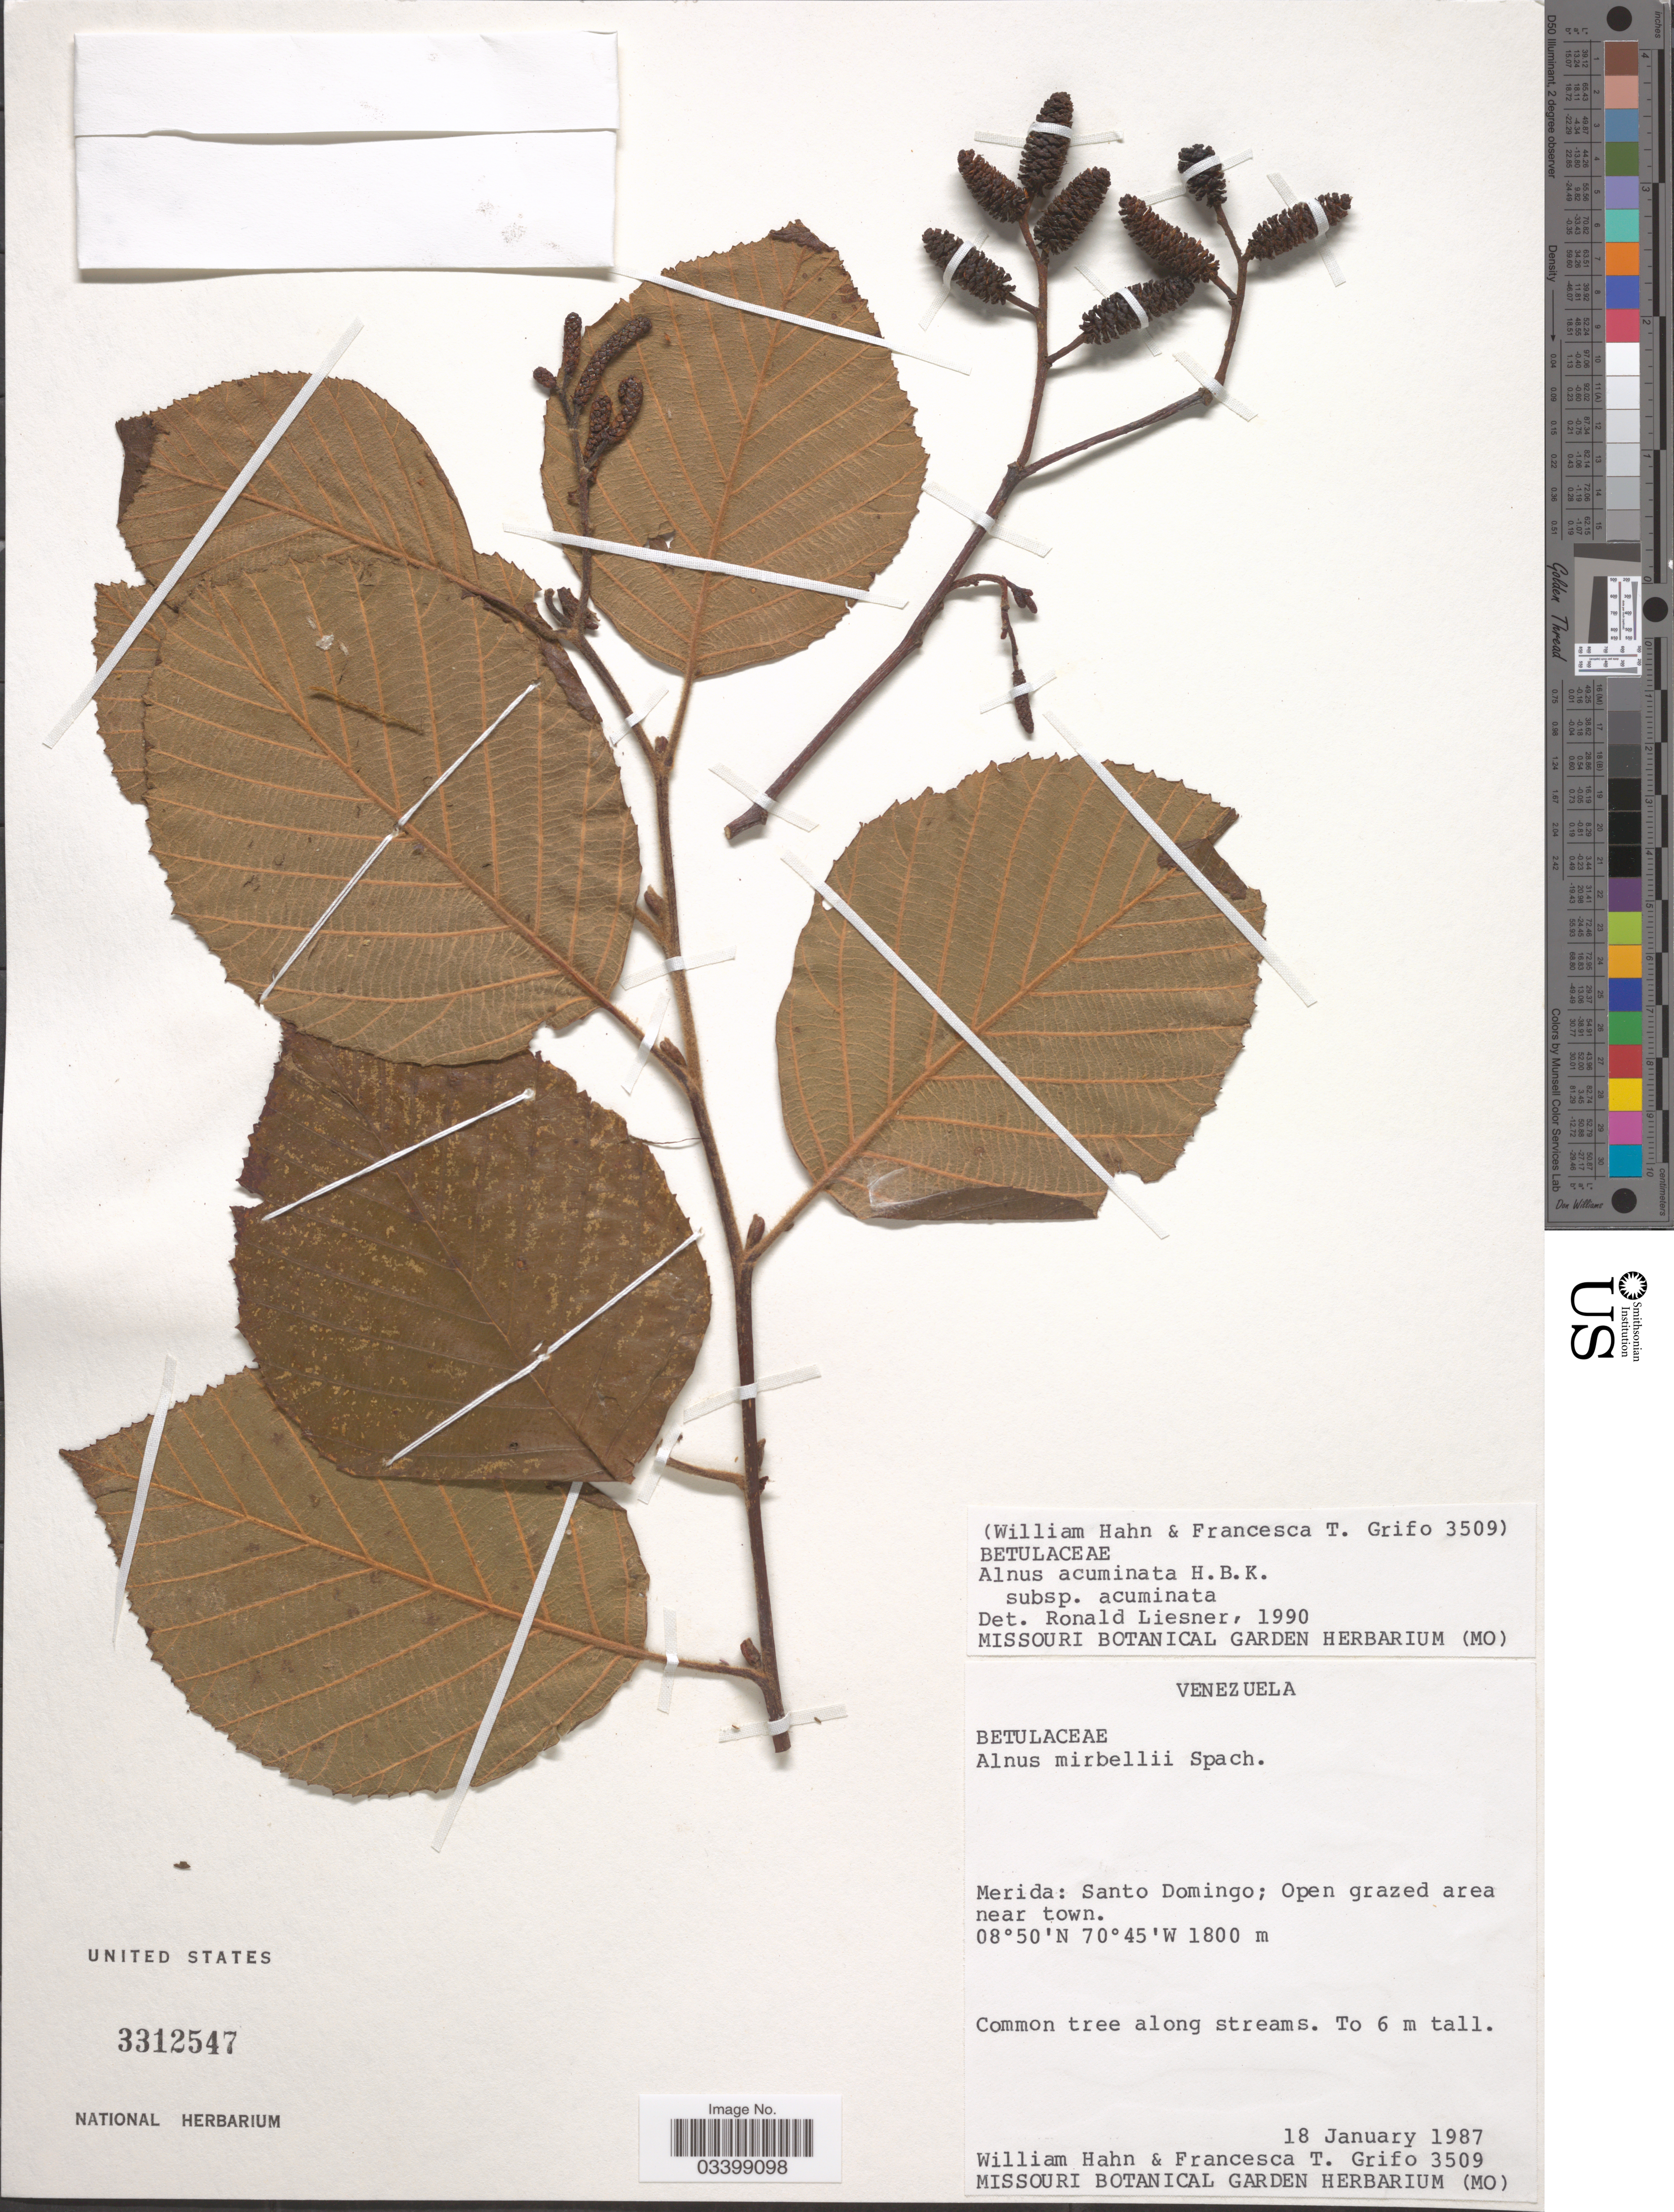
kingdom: Plantae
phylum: Tracheophyta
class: Magnoliopsida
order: Fagales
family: Betulaceae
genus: Alnus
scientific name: Alnus acuminata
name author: Kunth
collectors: W. Hahn & F. Grifo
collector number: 3509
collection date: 1987-01-18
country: Venezuela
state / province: Mérida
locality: Santo Domingo; Open grazed area near town.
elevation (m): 1800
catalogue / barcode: US 3312547